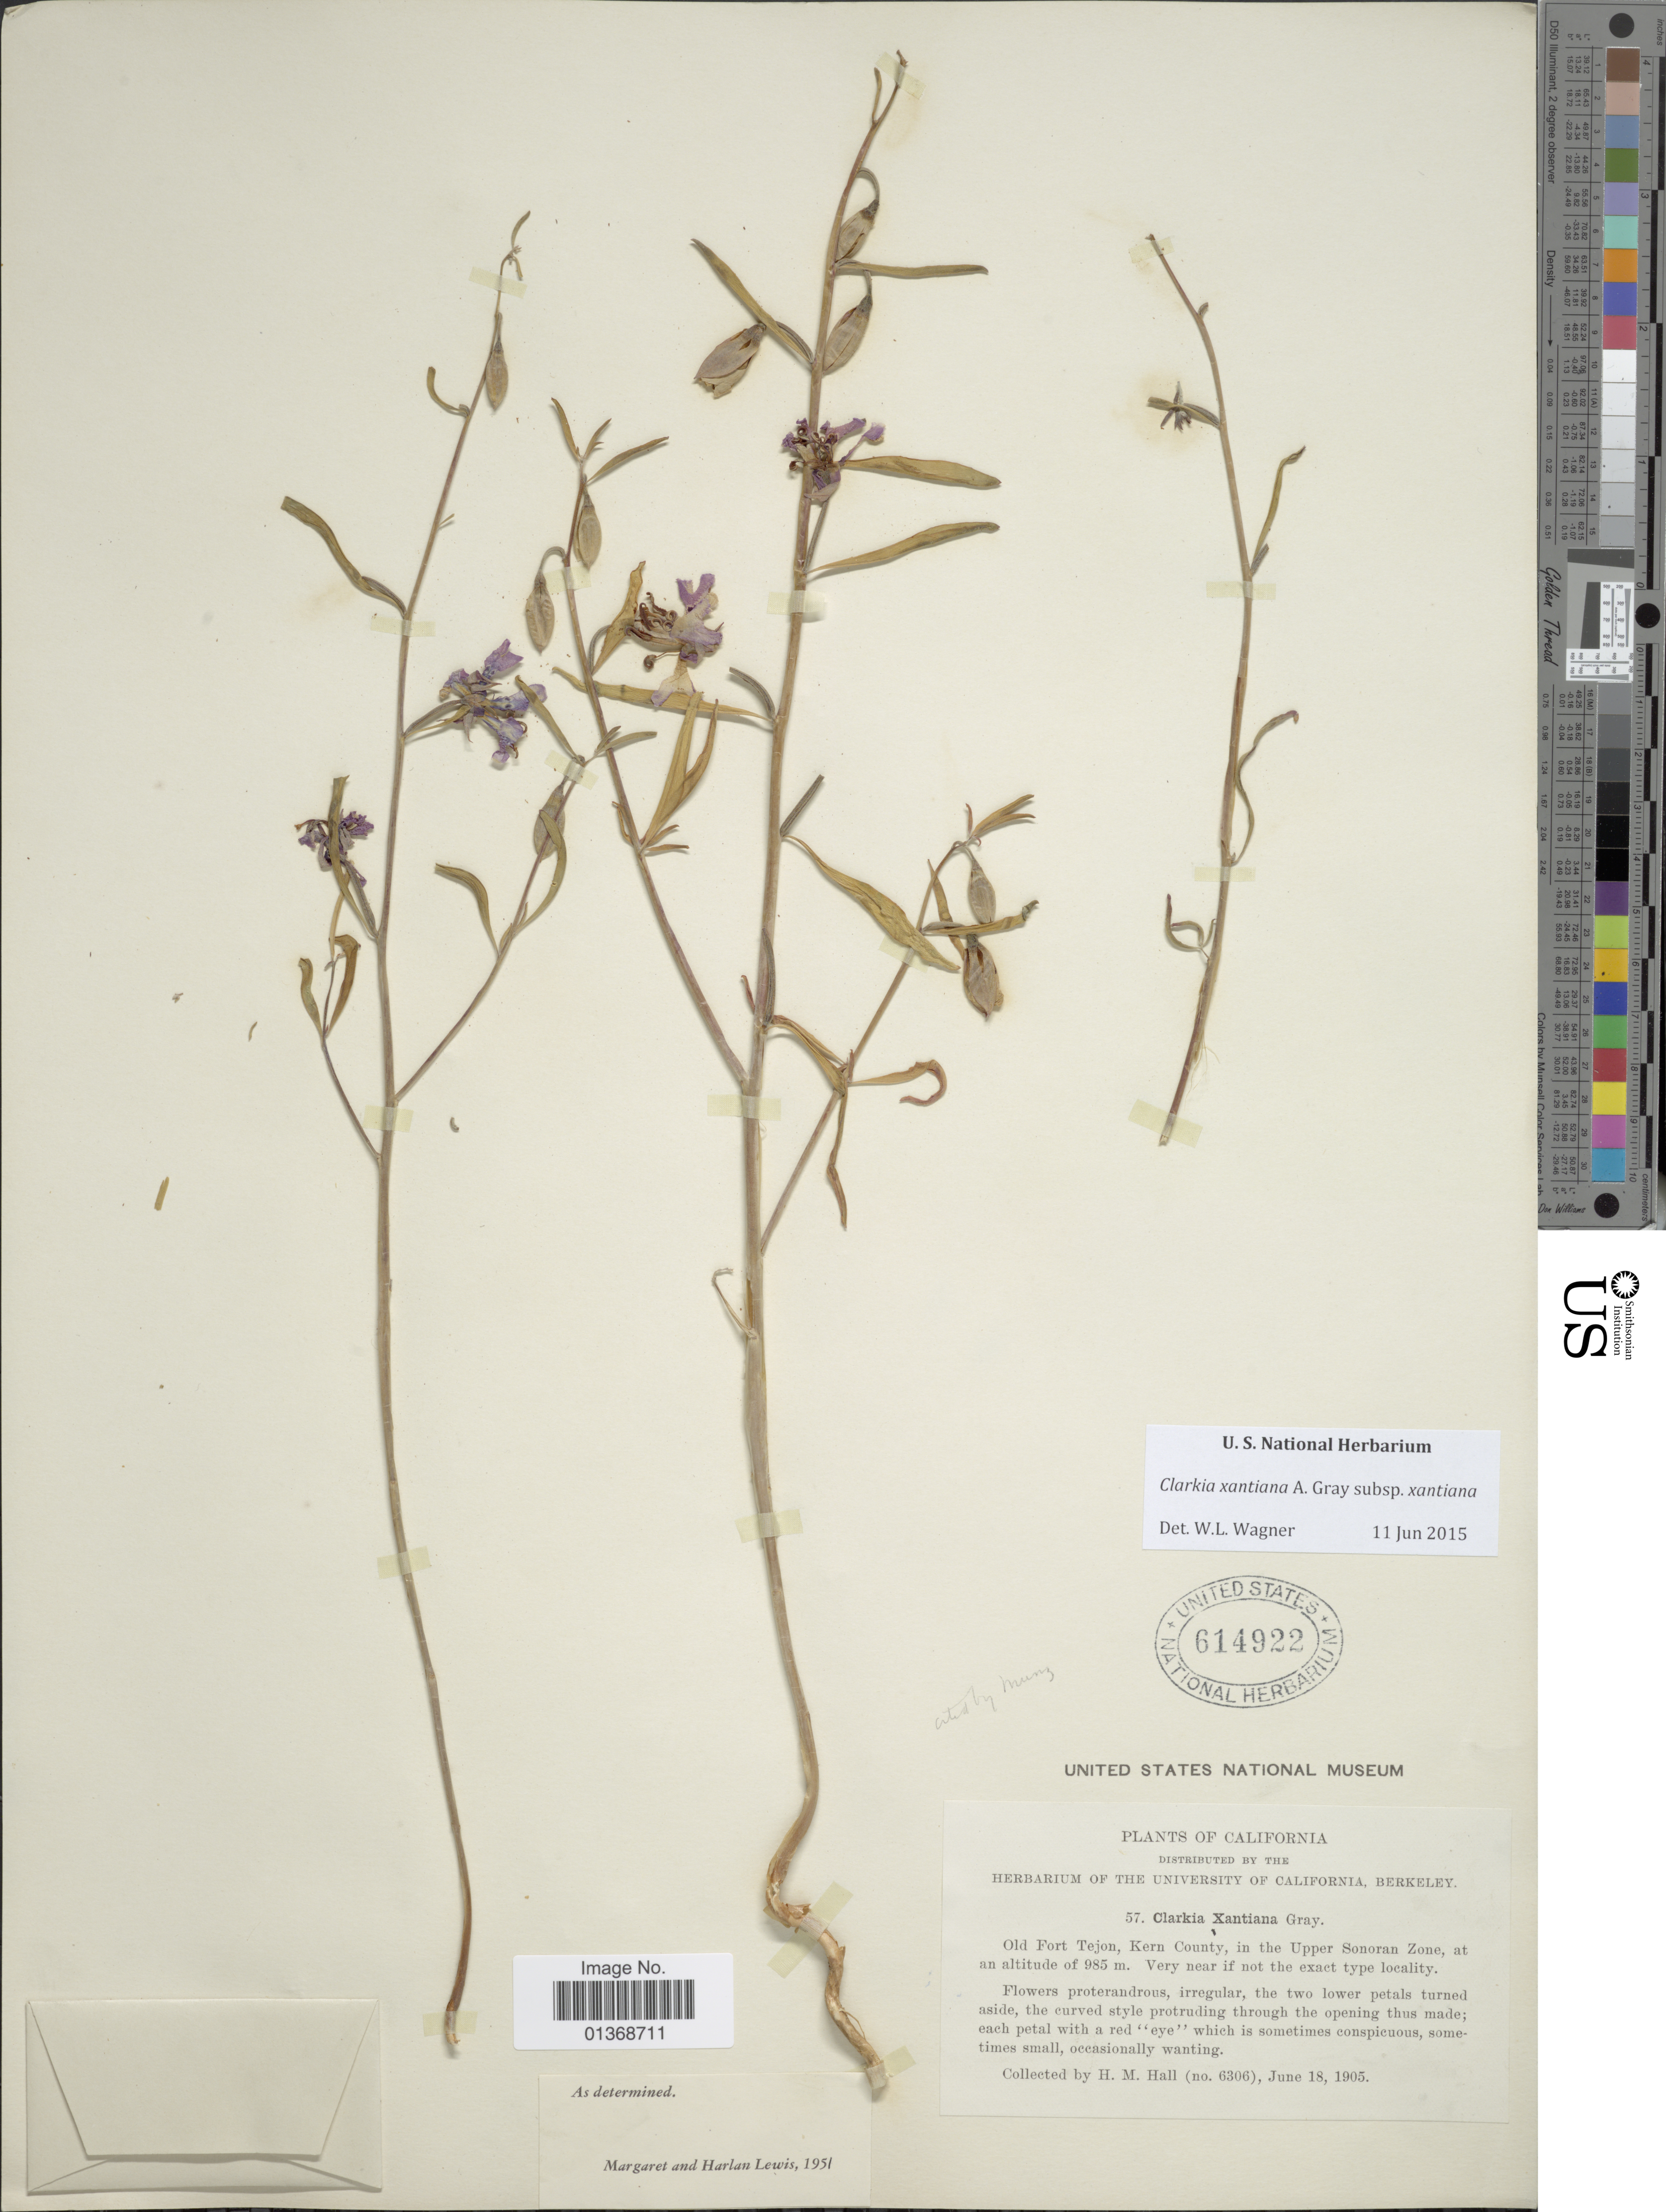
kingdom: Plantae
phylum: Tracheophyta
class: Magnoliopsida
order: Myrtales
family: Onagraceae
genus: Clarkia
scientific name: Clarkia xantiana subsp. xantiana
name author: A. Gray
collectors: H. M. Hall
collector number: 6306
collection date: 1905-06-18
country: United States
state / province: California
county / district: Kern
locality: Old Fort Tejon, Kern County, in the Upper Sonoran Zone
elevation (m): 985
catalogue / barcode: US 614922